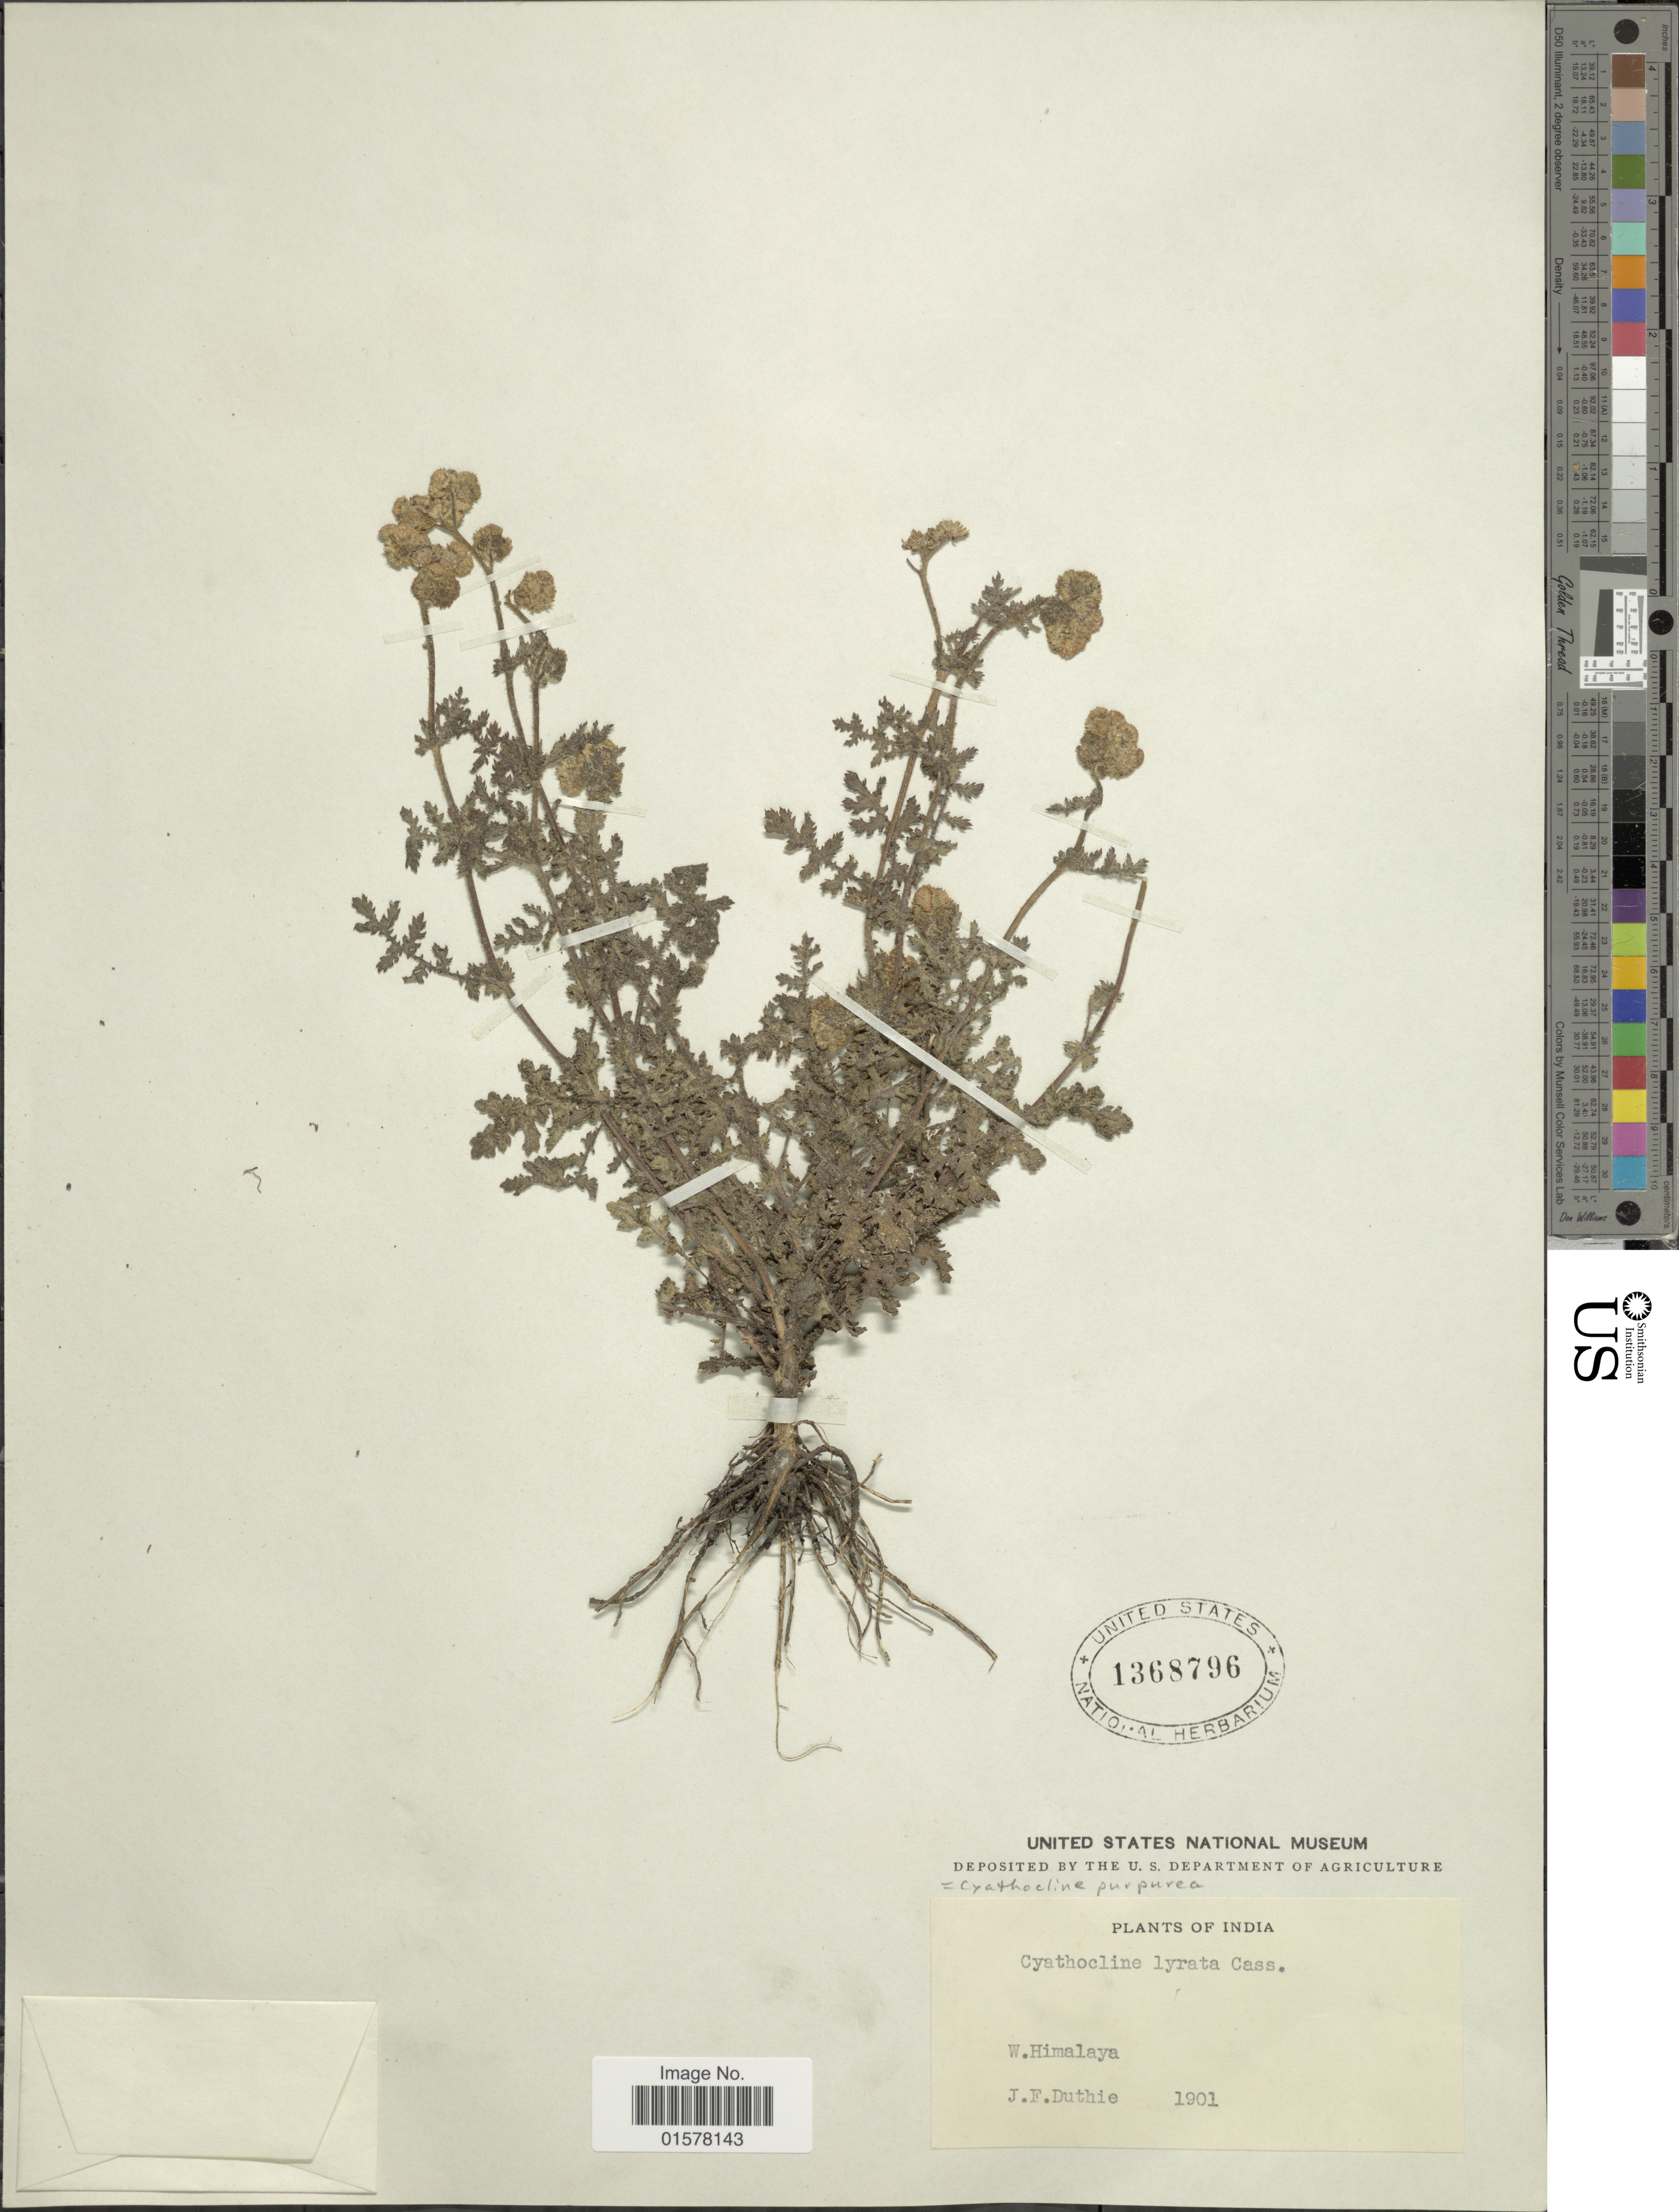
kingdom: Plantae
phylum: Tracheophyta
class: Magnoliopsida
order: Asterales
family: Asteraceae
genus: Cyathocline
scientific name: Cyathocline purpurea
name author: (Buch.-Ham. ex D. Don) Kuntze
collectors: J. F. Duthie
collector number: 1901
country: India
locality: W. Himalaya, India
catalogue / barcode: US 1368796